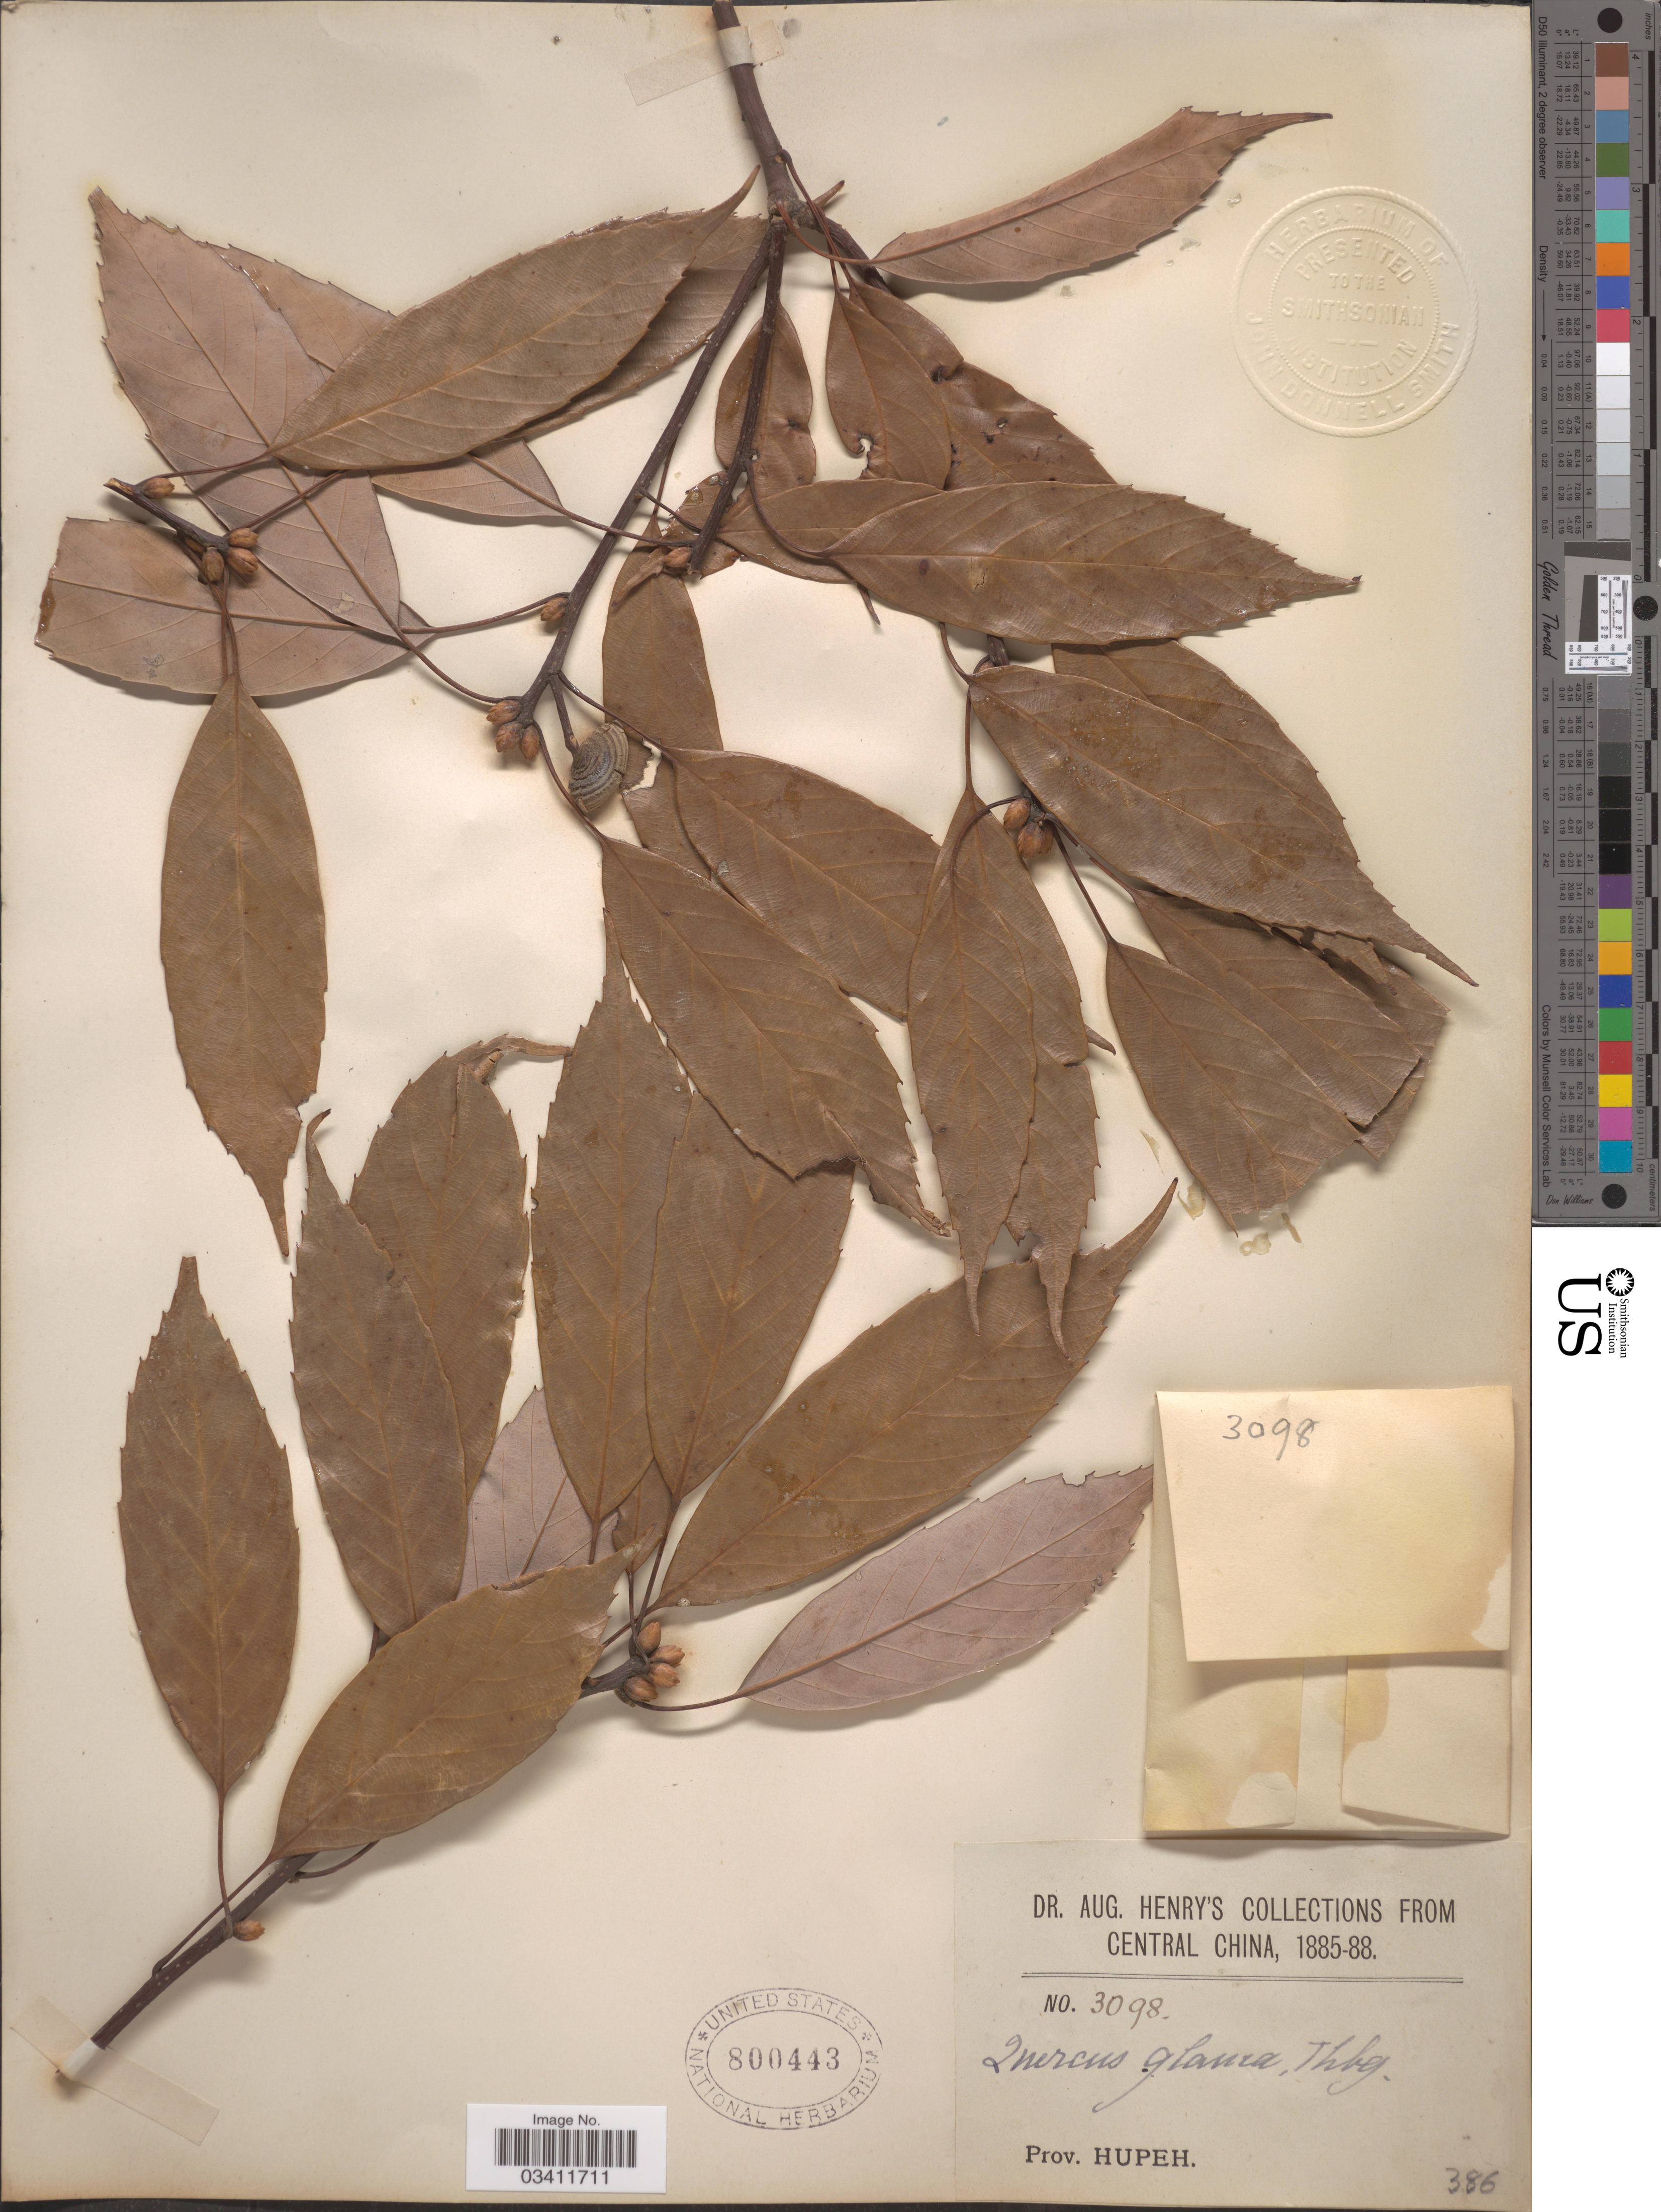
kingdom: Plantae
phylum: Tracheophyta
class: Magnoliopsida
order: Fagales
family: Fagaceae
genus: Quercus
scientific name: Quercus glauca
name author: Thunb.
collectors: A. Henry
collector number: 3098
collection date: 1885/1888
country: China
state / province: Hubei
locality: Central China. Prov. Hupeh.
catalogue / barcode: US 800443